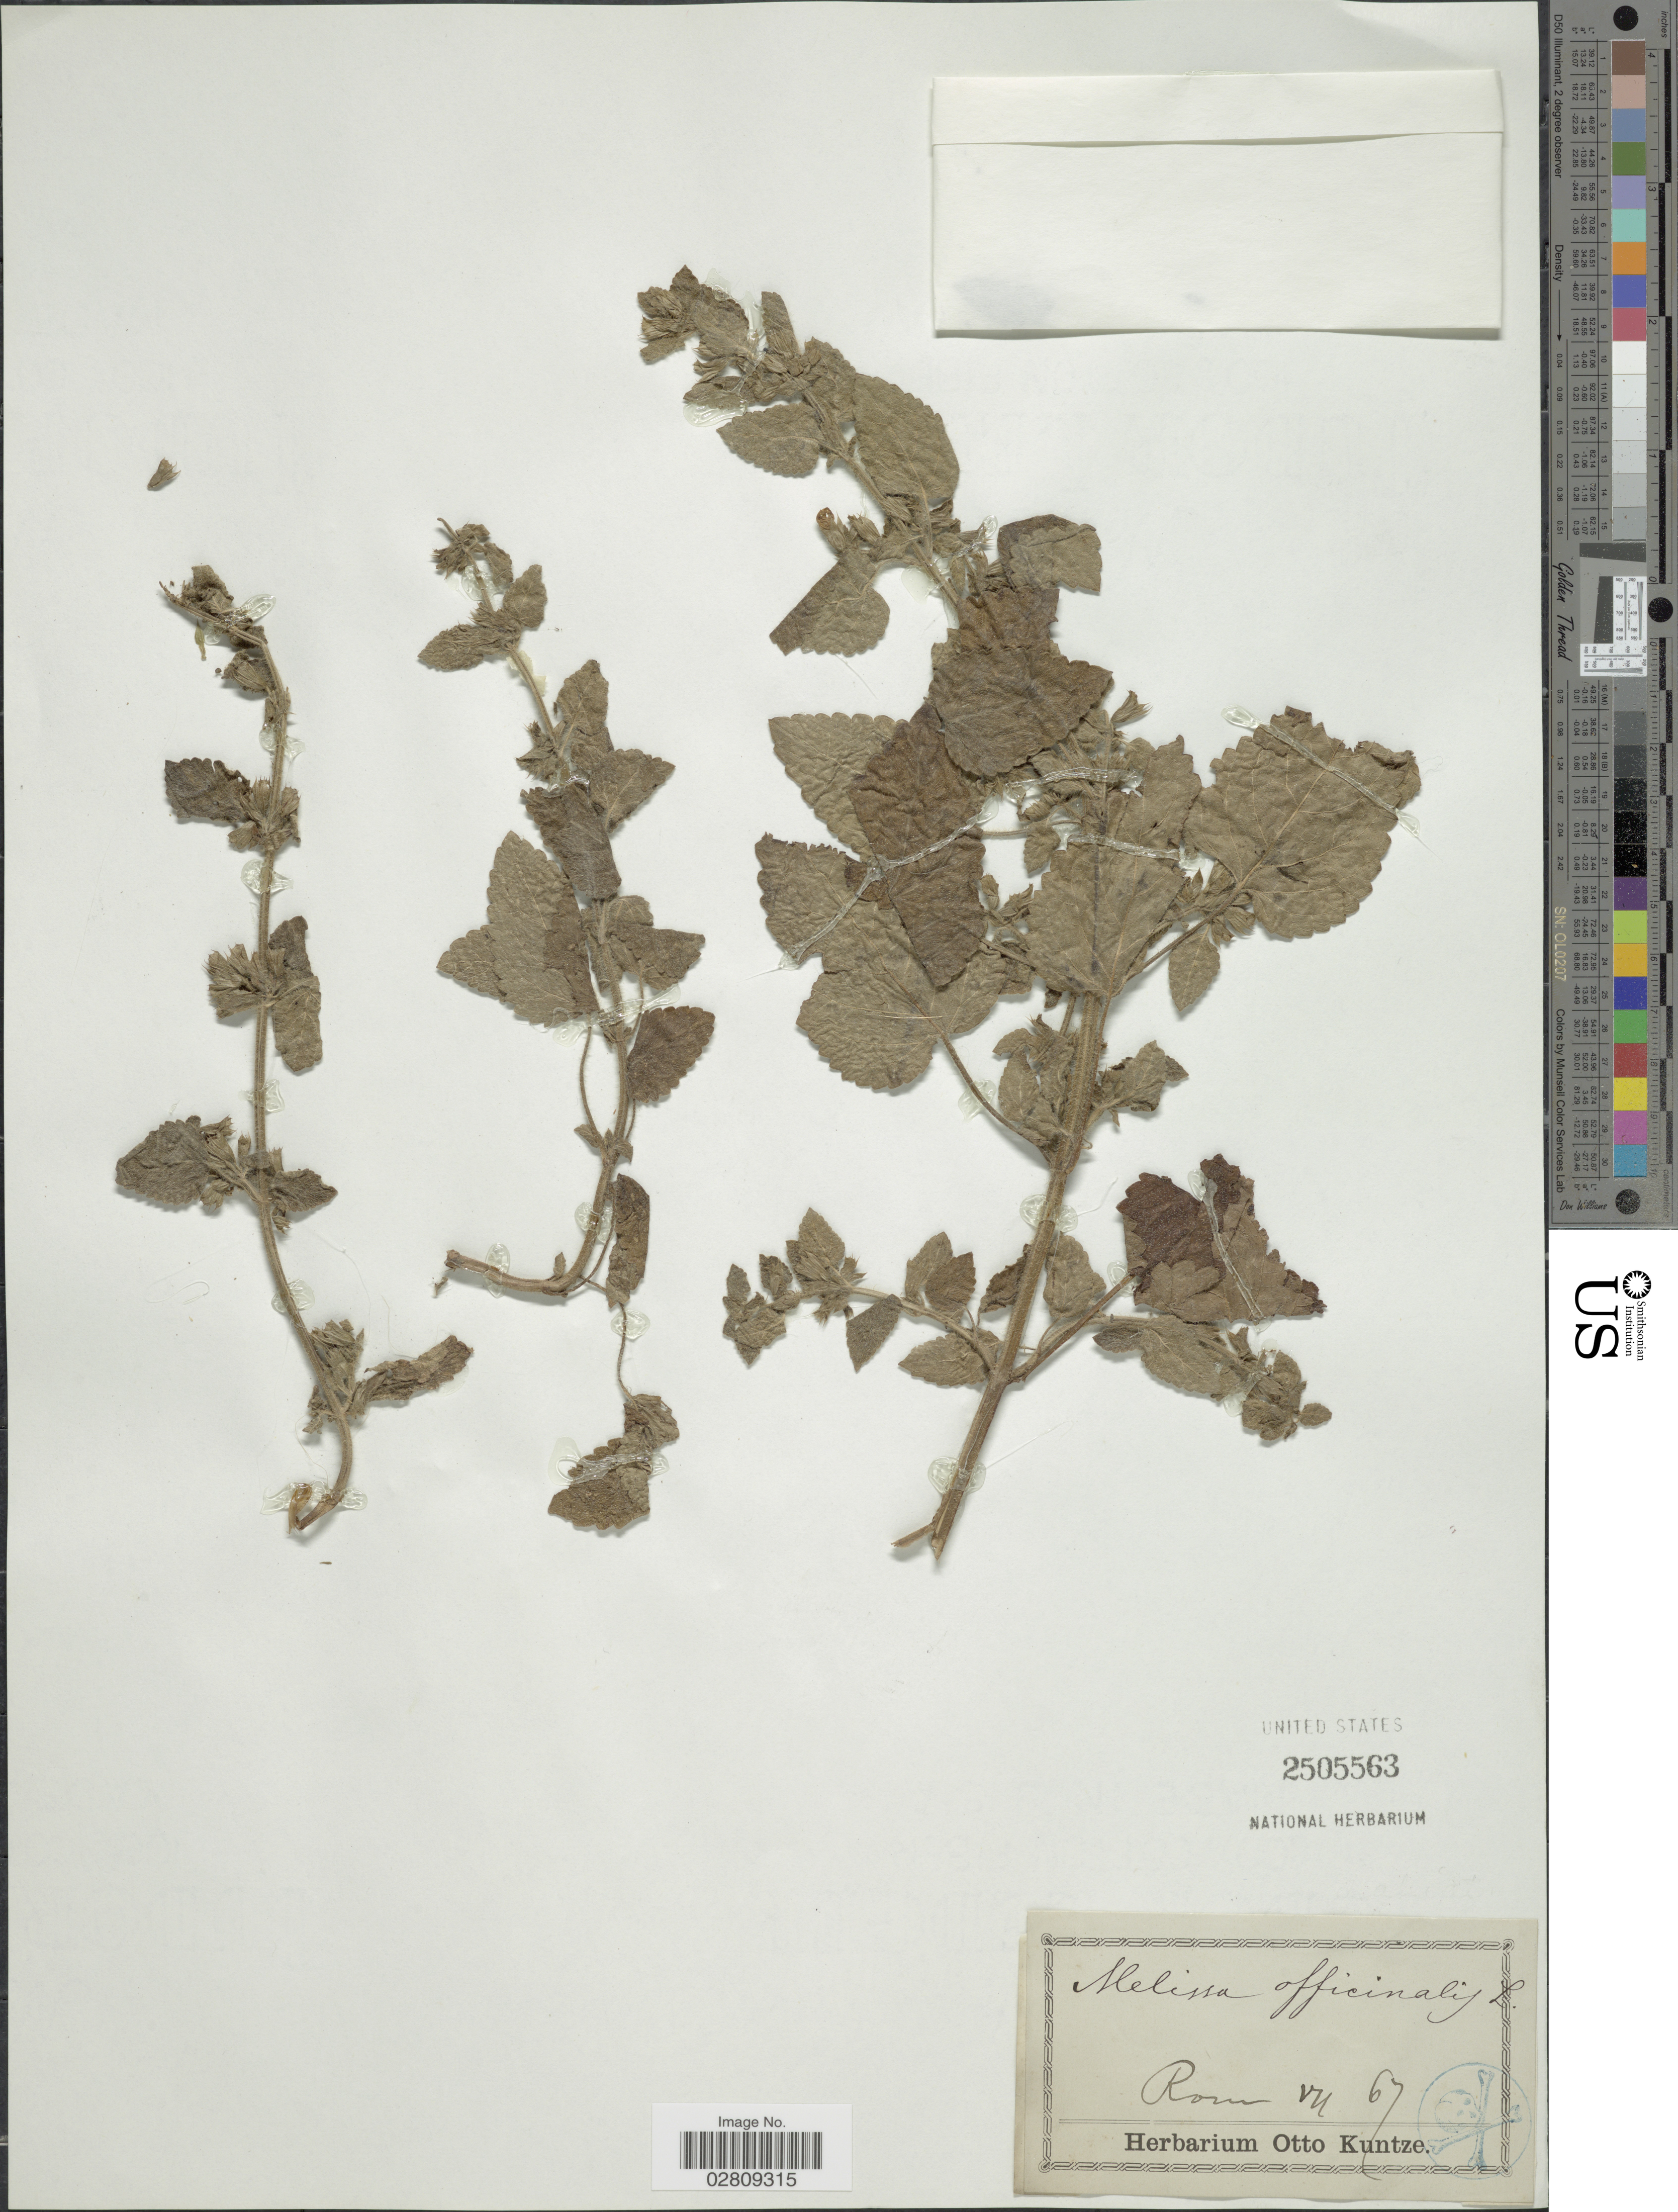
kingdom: Plantae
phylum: Tracheophyta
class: Magnoliopsida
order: Lamiales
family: Lamiaceae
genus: Melissa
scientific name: Melissa officinalis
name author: L.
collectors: ex herb. Otto Kuntze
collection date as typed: Transcribed d/m/y: /7/67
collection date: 1867-07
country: Italy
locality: Rom [interpreted]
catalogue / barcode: US 2505563